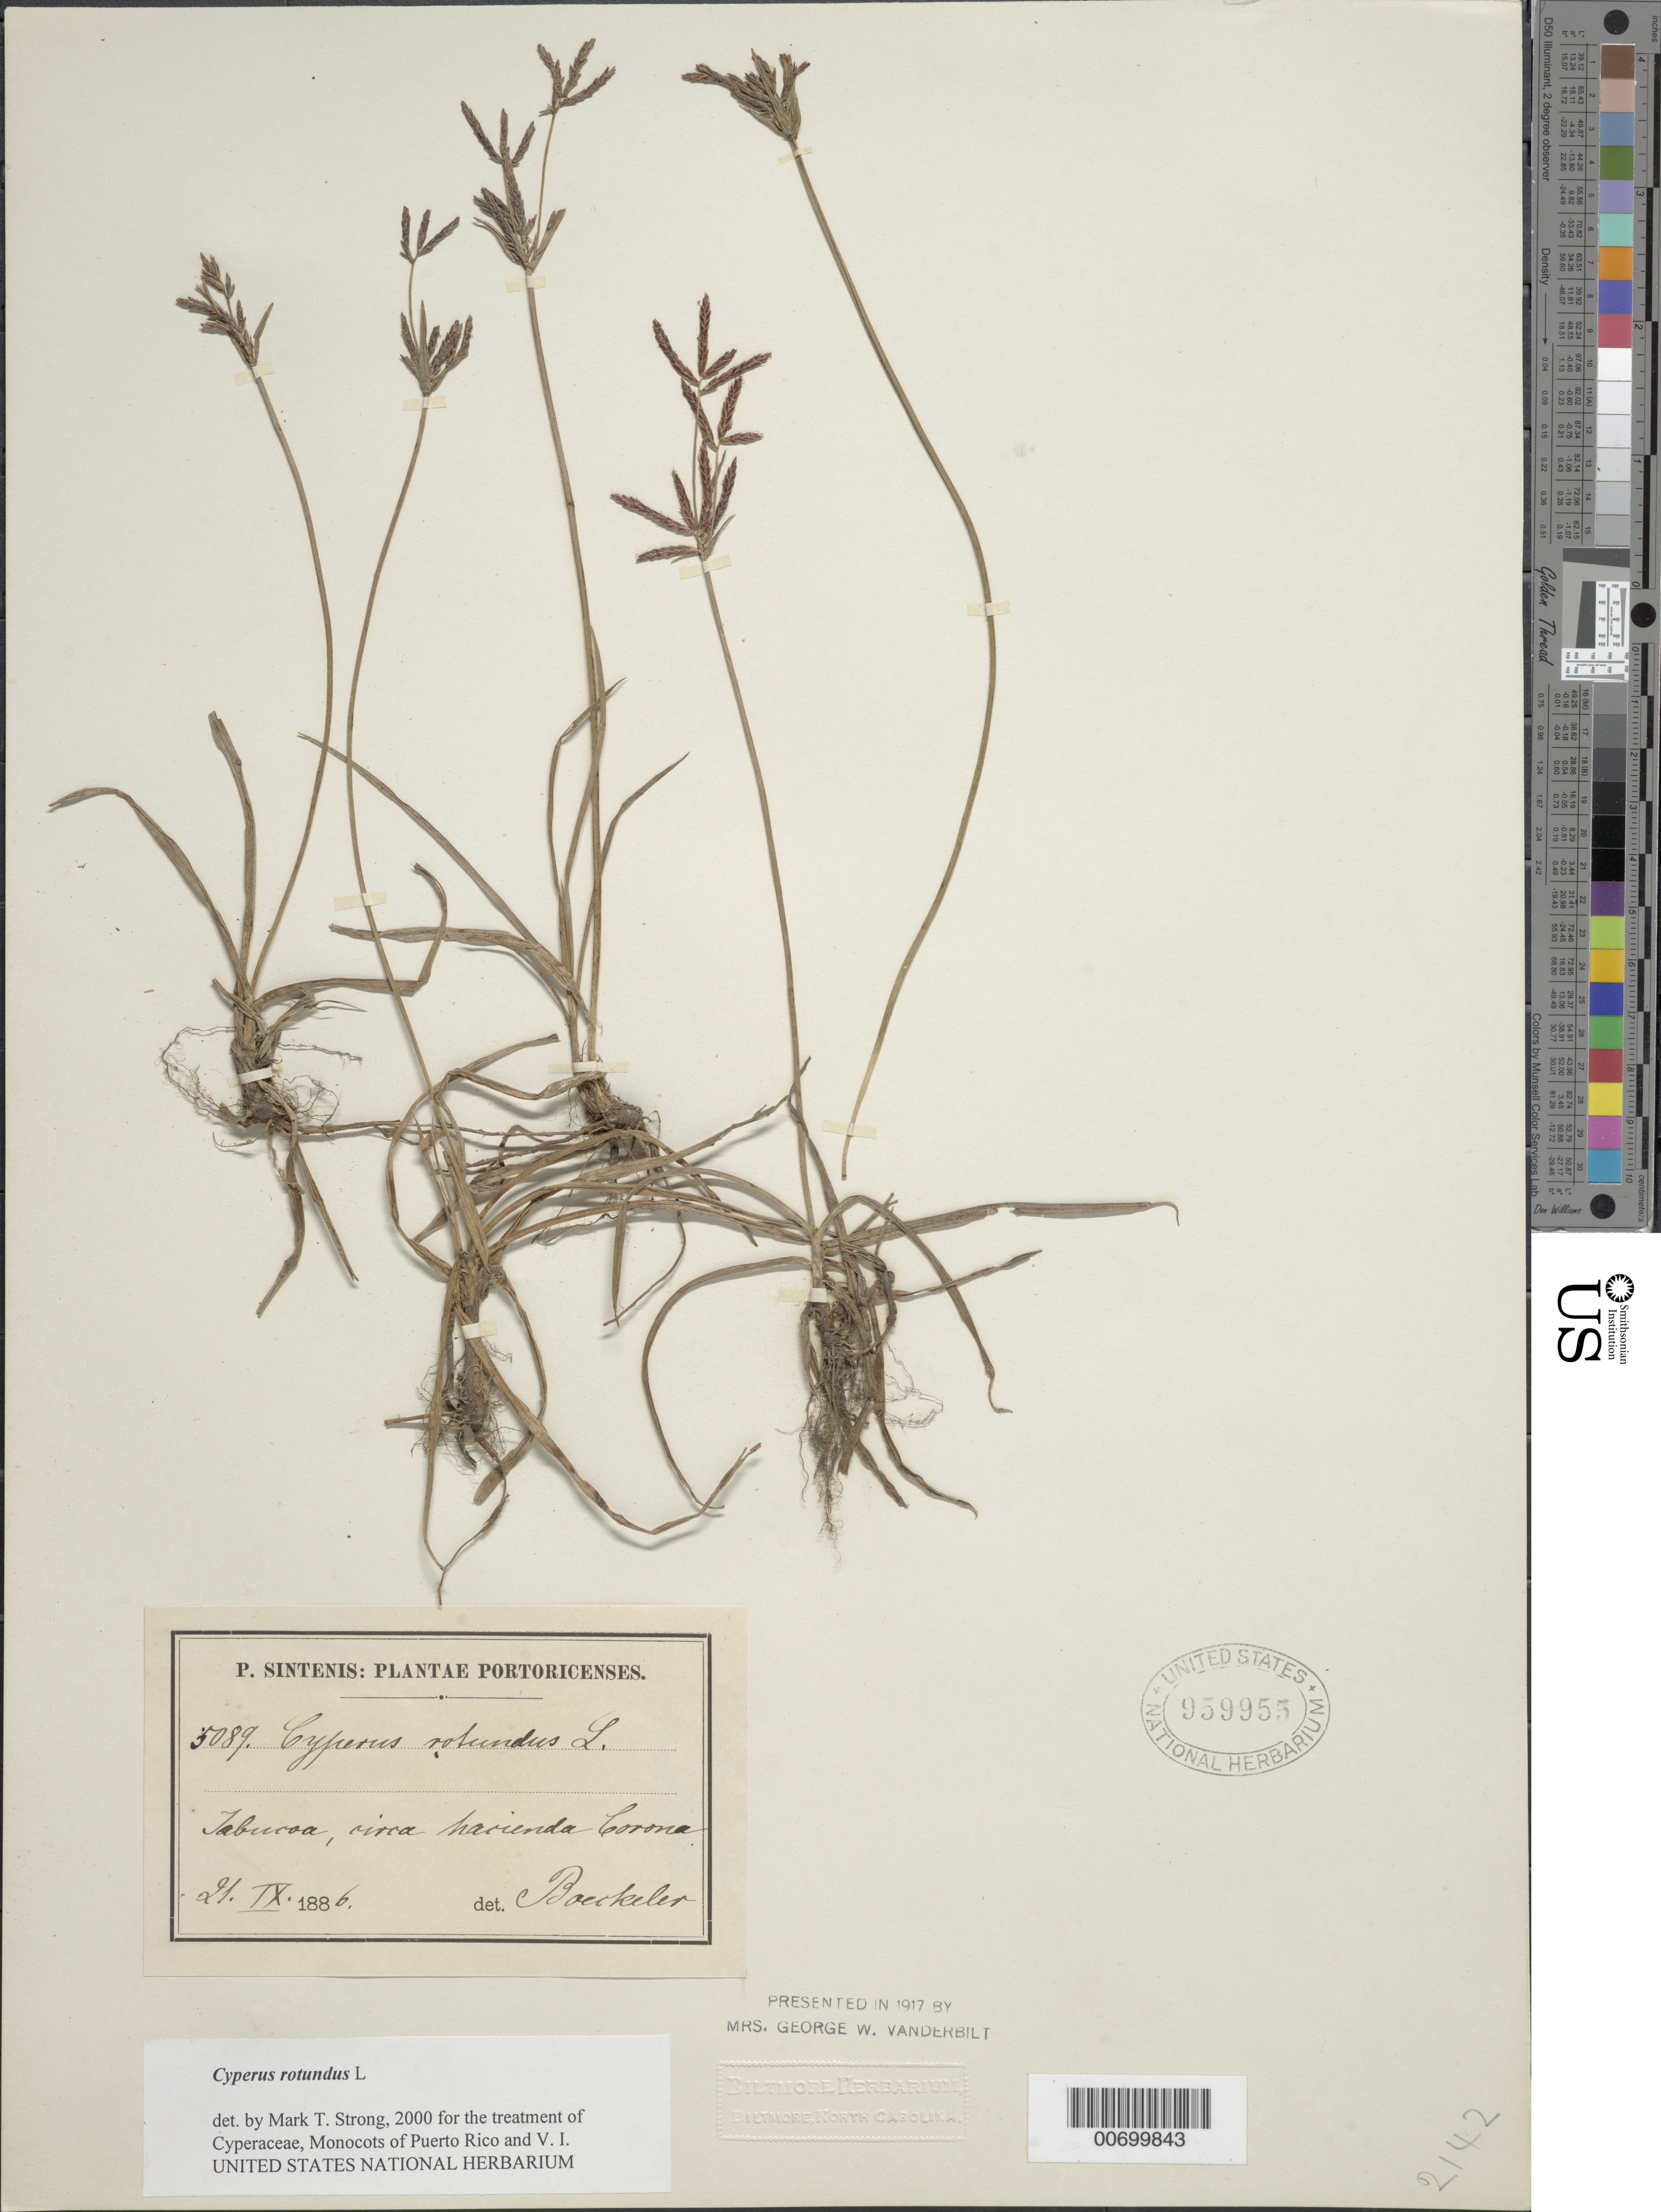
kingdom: Plantae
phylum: Tracheophyta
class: Liliopsida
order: Poales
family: Cyperaceae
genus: Cyperus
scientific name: Cyperus rotundus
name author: L.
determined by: Strong, M. T., (US), Smithsonian Institution - National Museum of Natural History (UNITED STATES)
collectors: P. Sintenis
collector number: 5089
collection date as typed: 21 Sep 1886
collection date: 1886-09-21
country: Puerto Rico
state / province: Yabucoa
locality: Yabucoa.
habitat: Circa hacienda Corona.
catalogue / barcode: US 959953